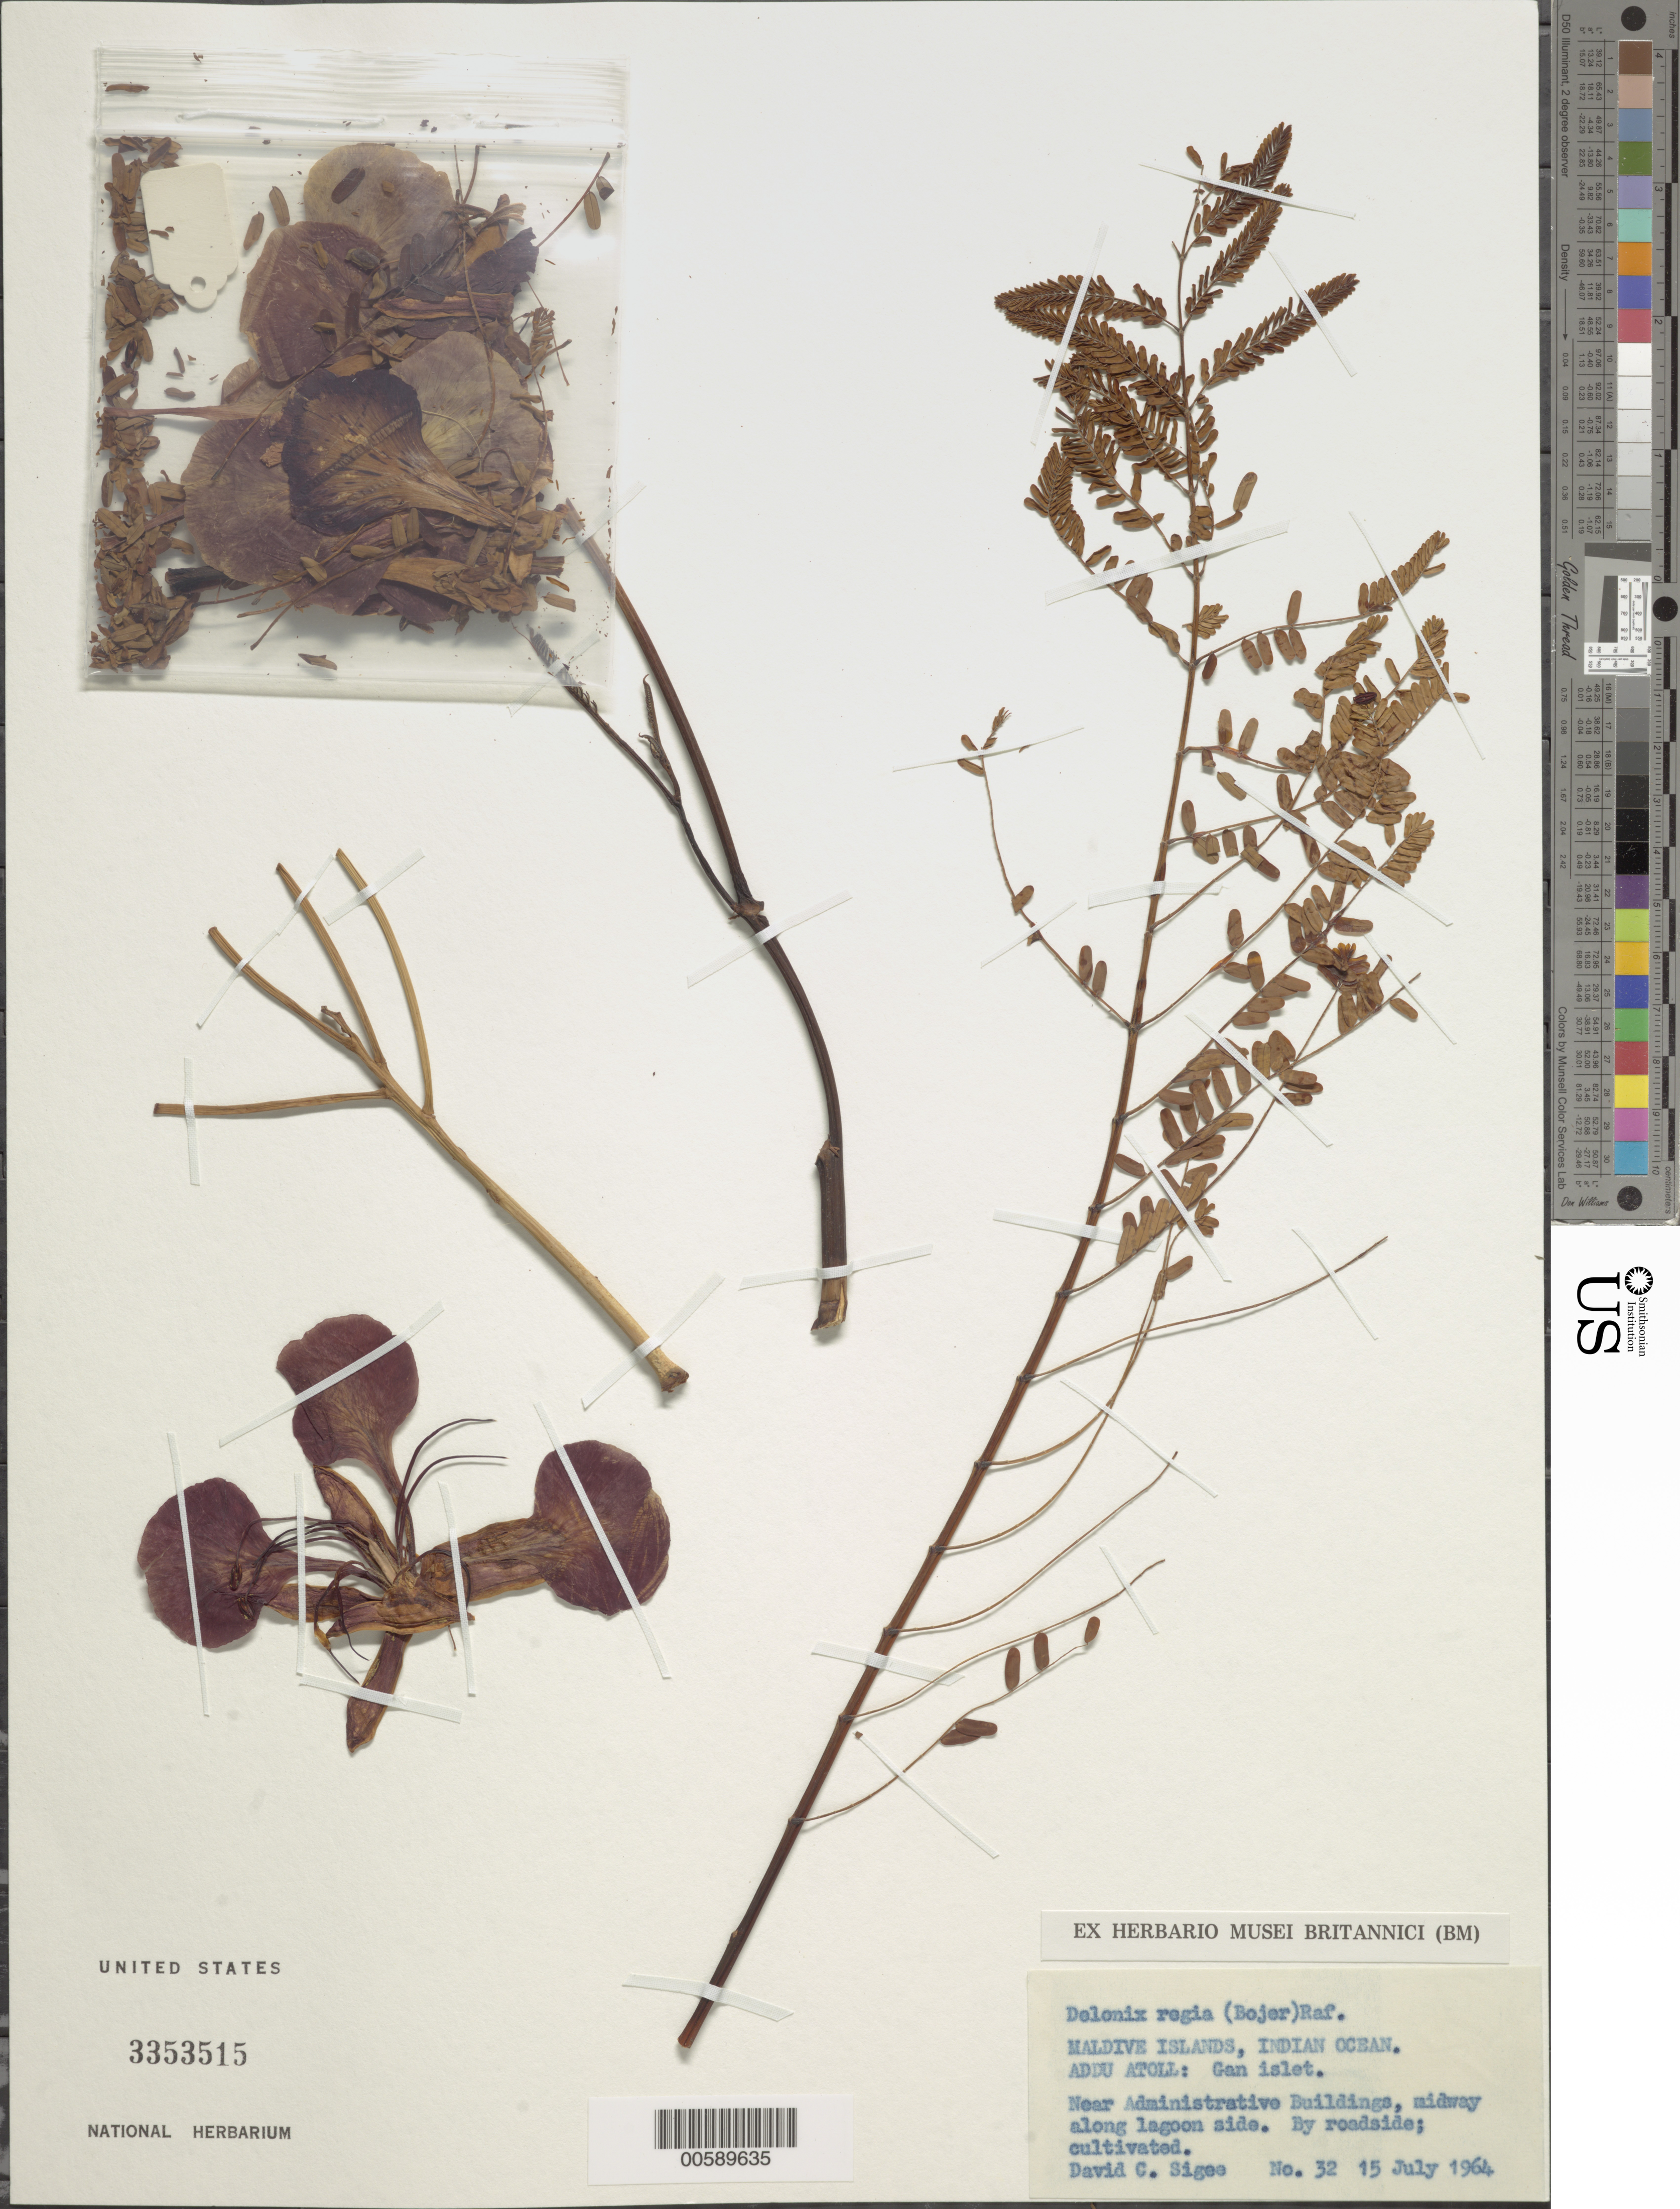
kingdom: Plantae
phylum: Tracheophyta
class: Magnoliopsida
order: Fabales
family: Fabaceae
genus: Delonix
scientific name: Delonix regia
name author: (Bojer ex Hook.) Raf.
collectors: D. C. Sigee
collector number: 32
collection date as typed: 15 Jul 1964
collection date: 1964-07-15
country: Maldive Islands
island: Addu Atoll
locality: Seenu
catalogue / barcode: US 3353515